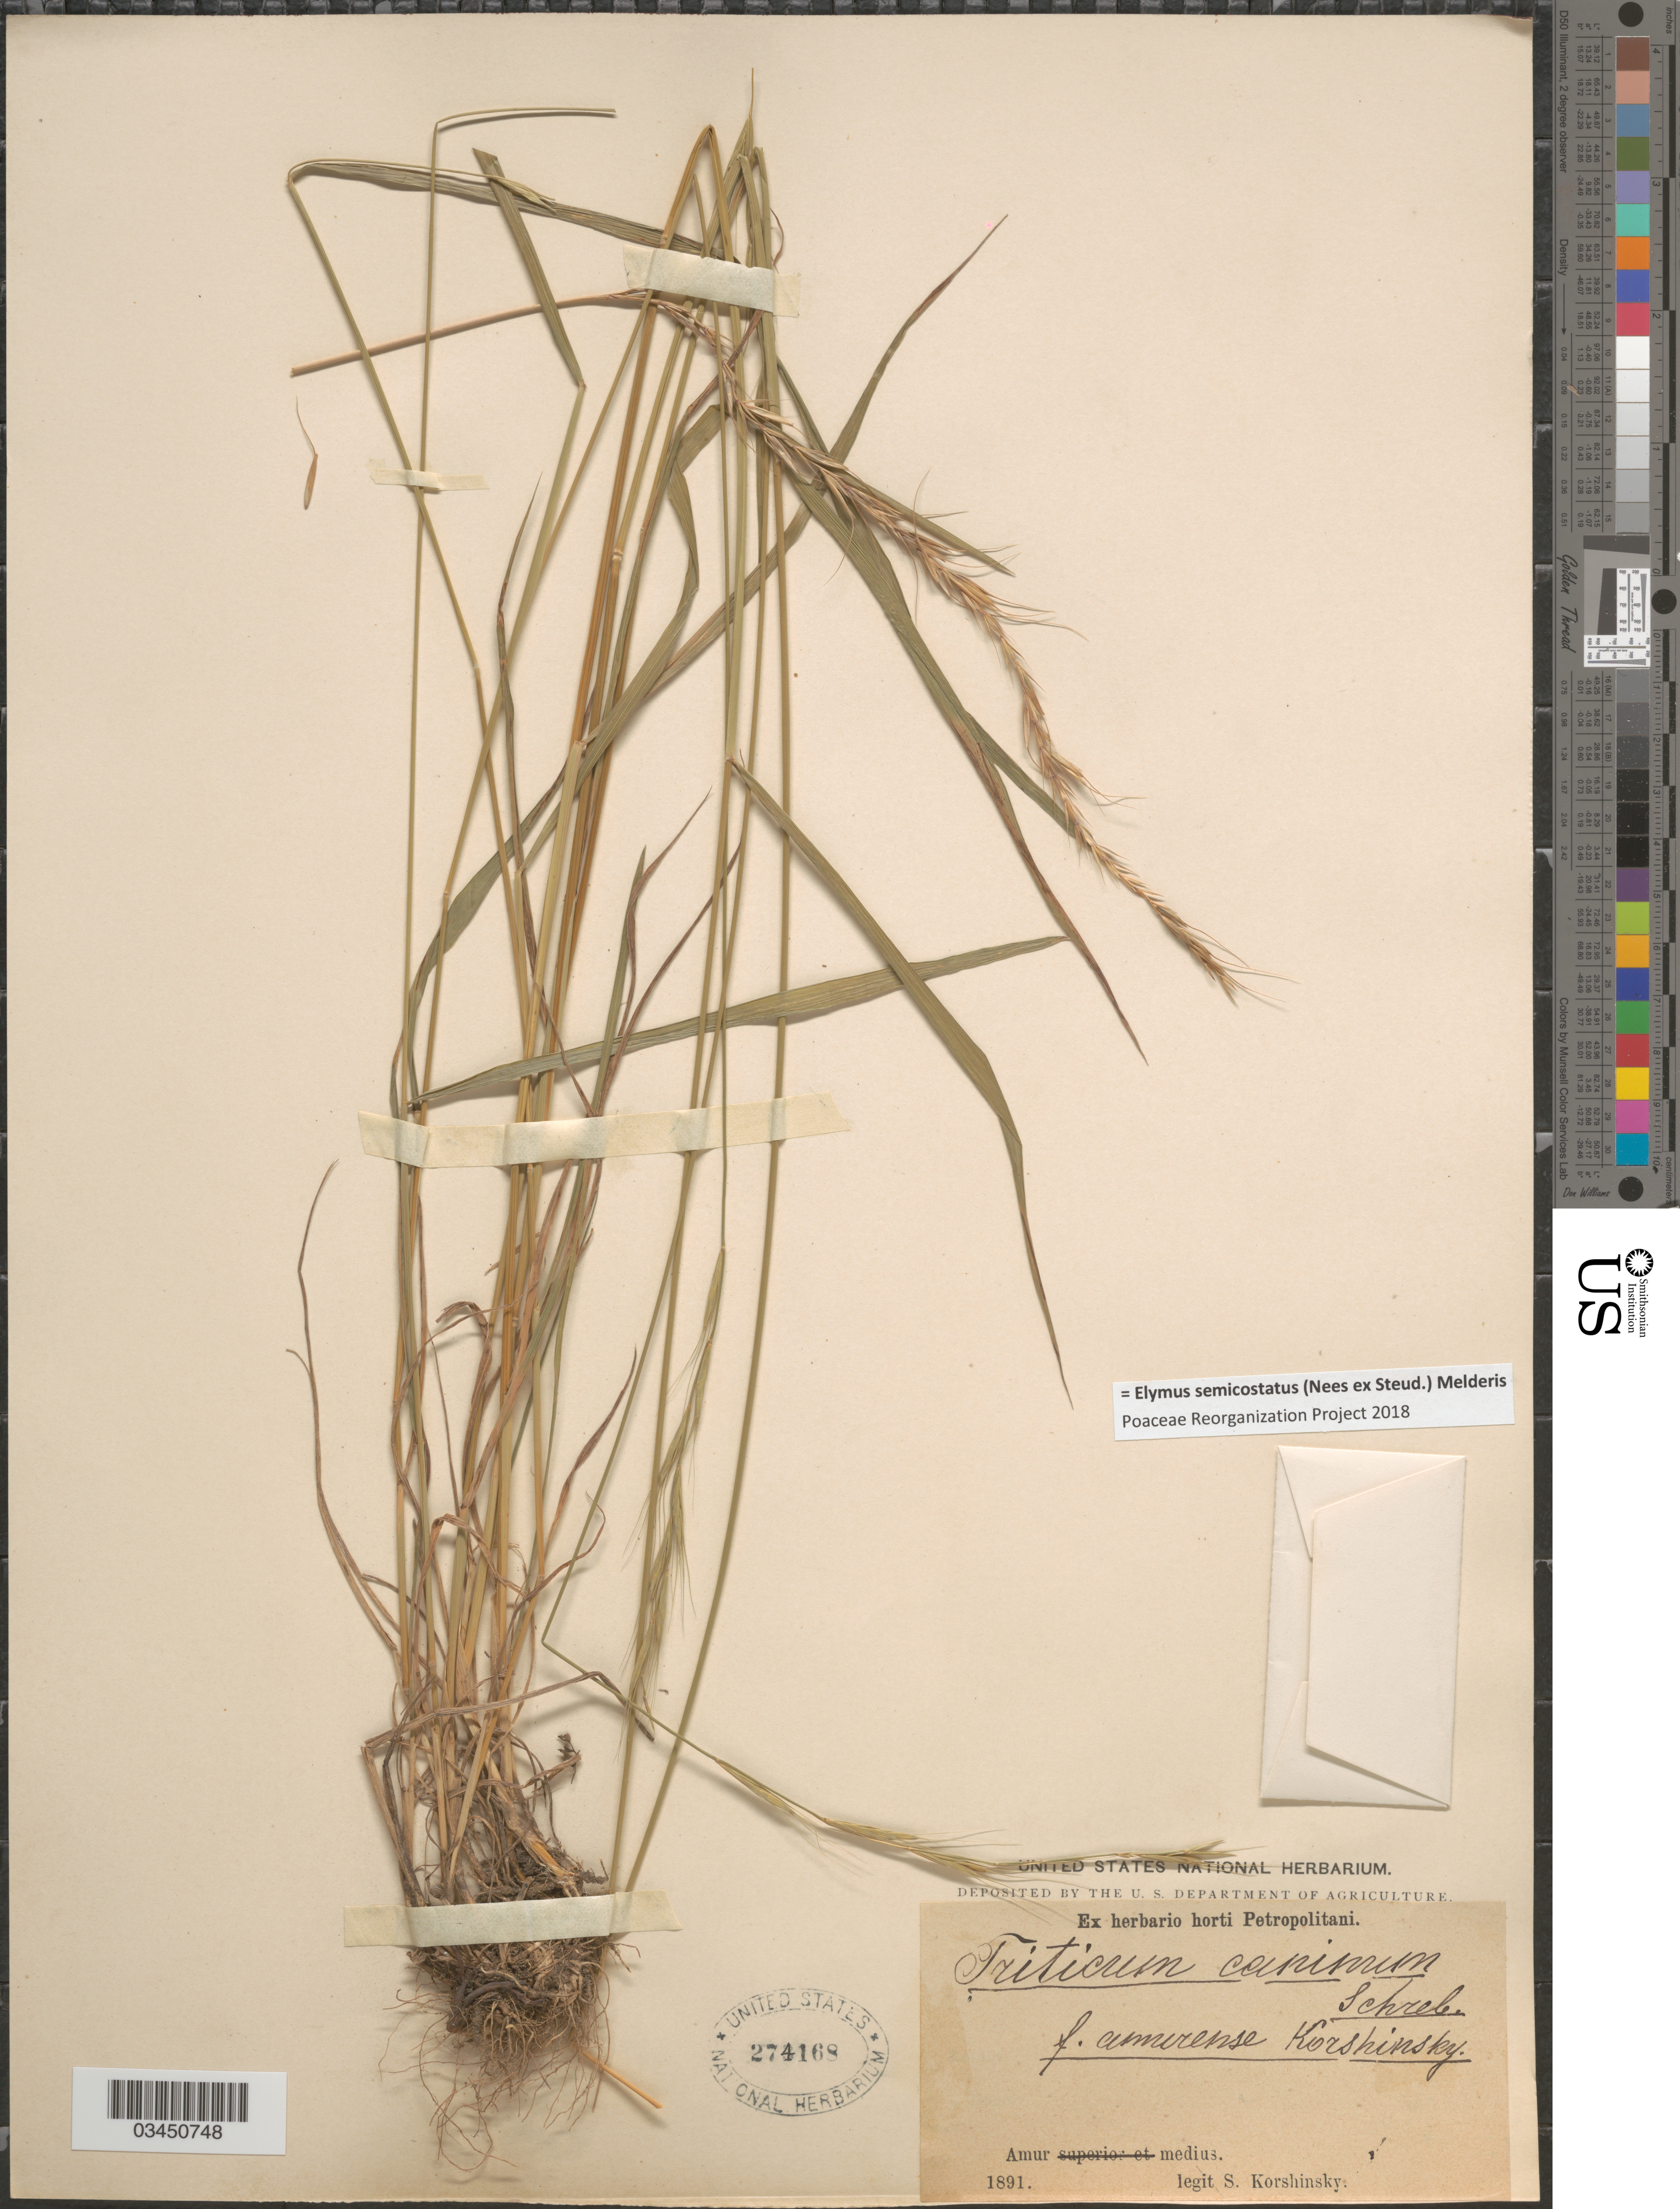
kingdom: Plantae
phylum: Tracheophyta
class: Liliopsida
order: Poales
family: Poaceae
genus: Elymus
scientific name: Elymus semicostatus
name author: (Nees ex Steud.) Melderis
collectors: S. I. Korshinsky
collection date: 1891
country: Russian Federation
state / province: Amur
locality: Amur medius.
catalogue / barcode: US 274168